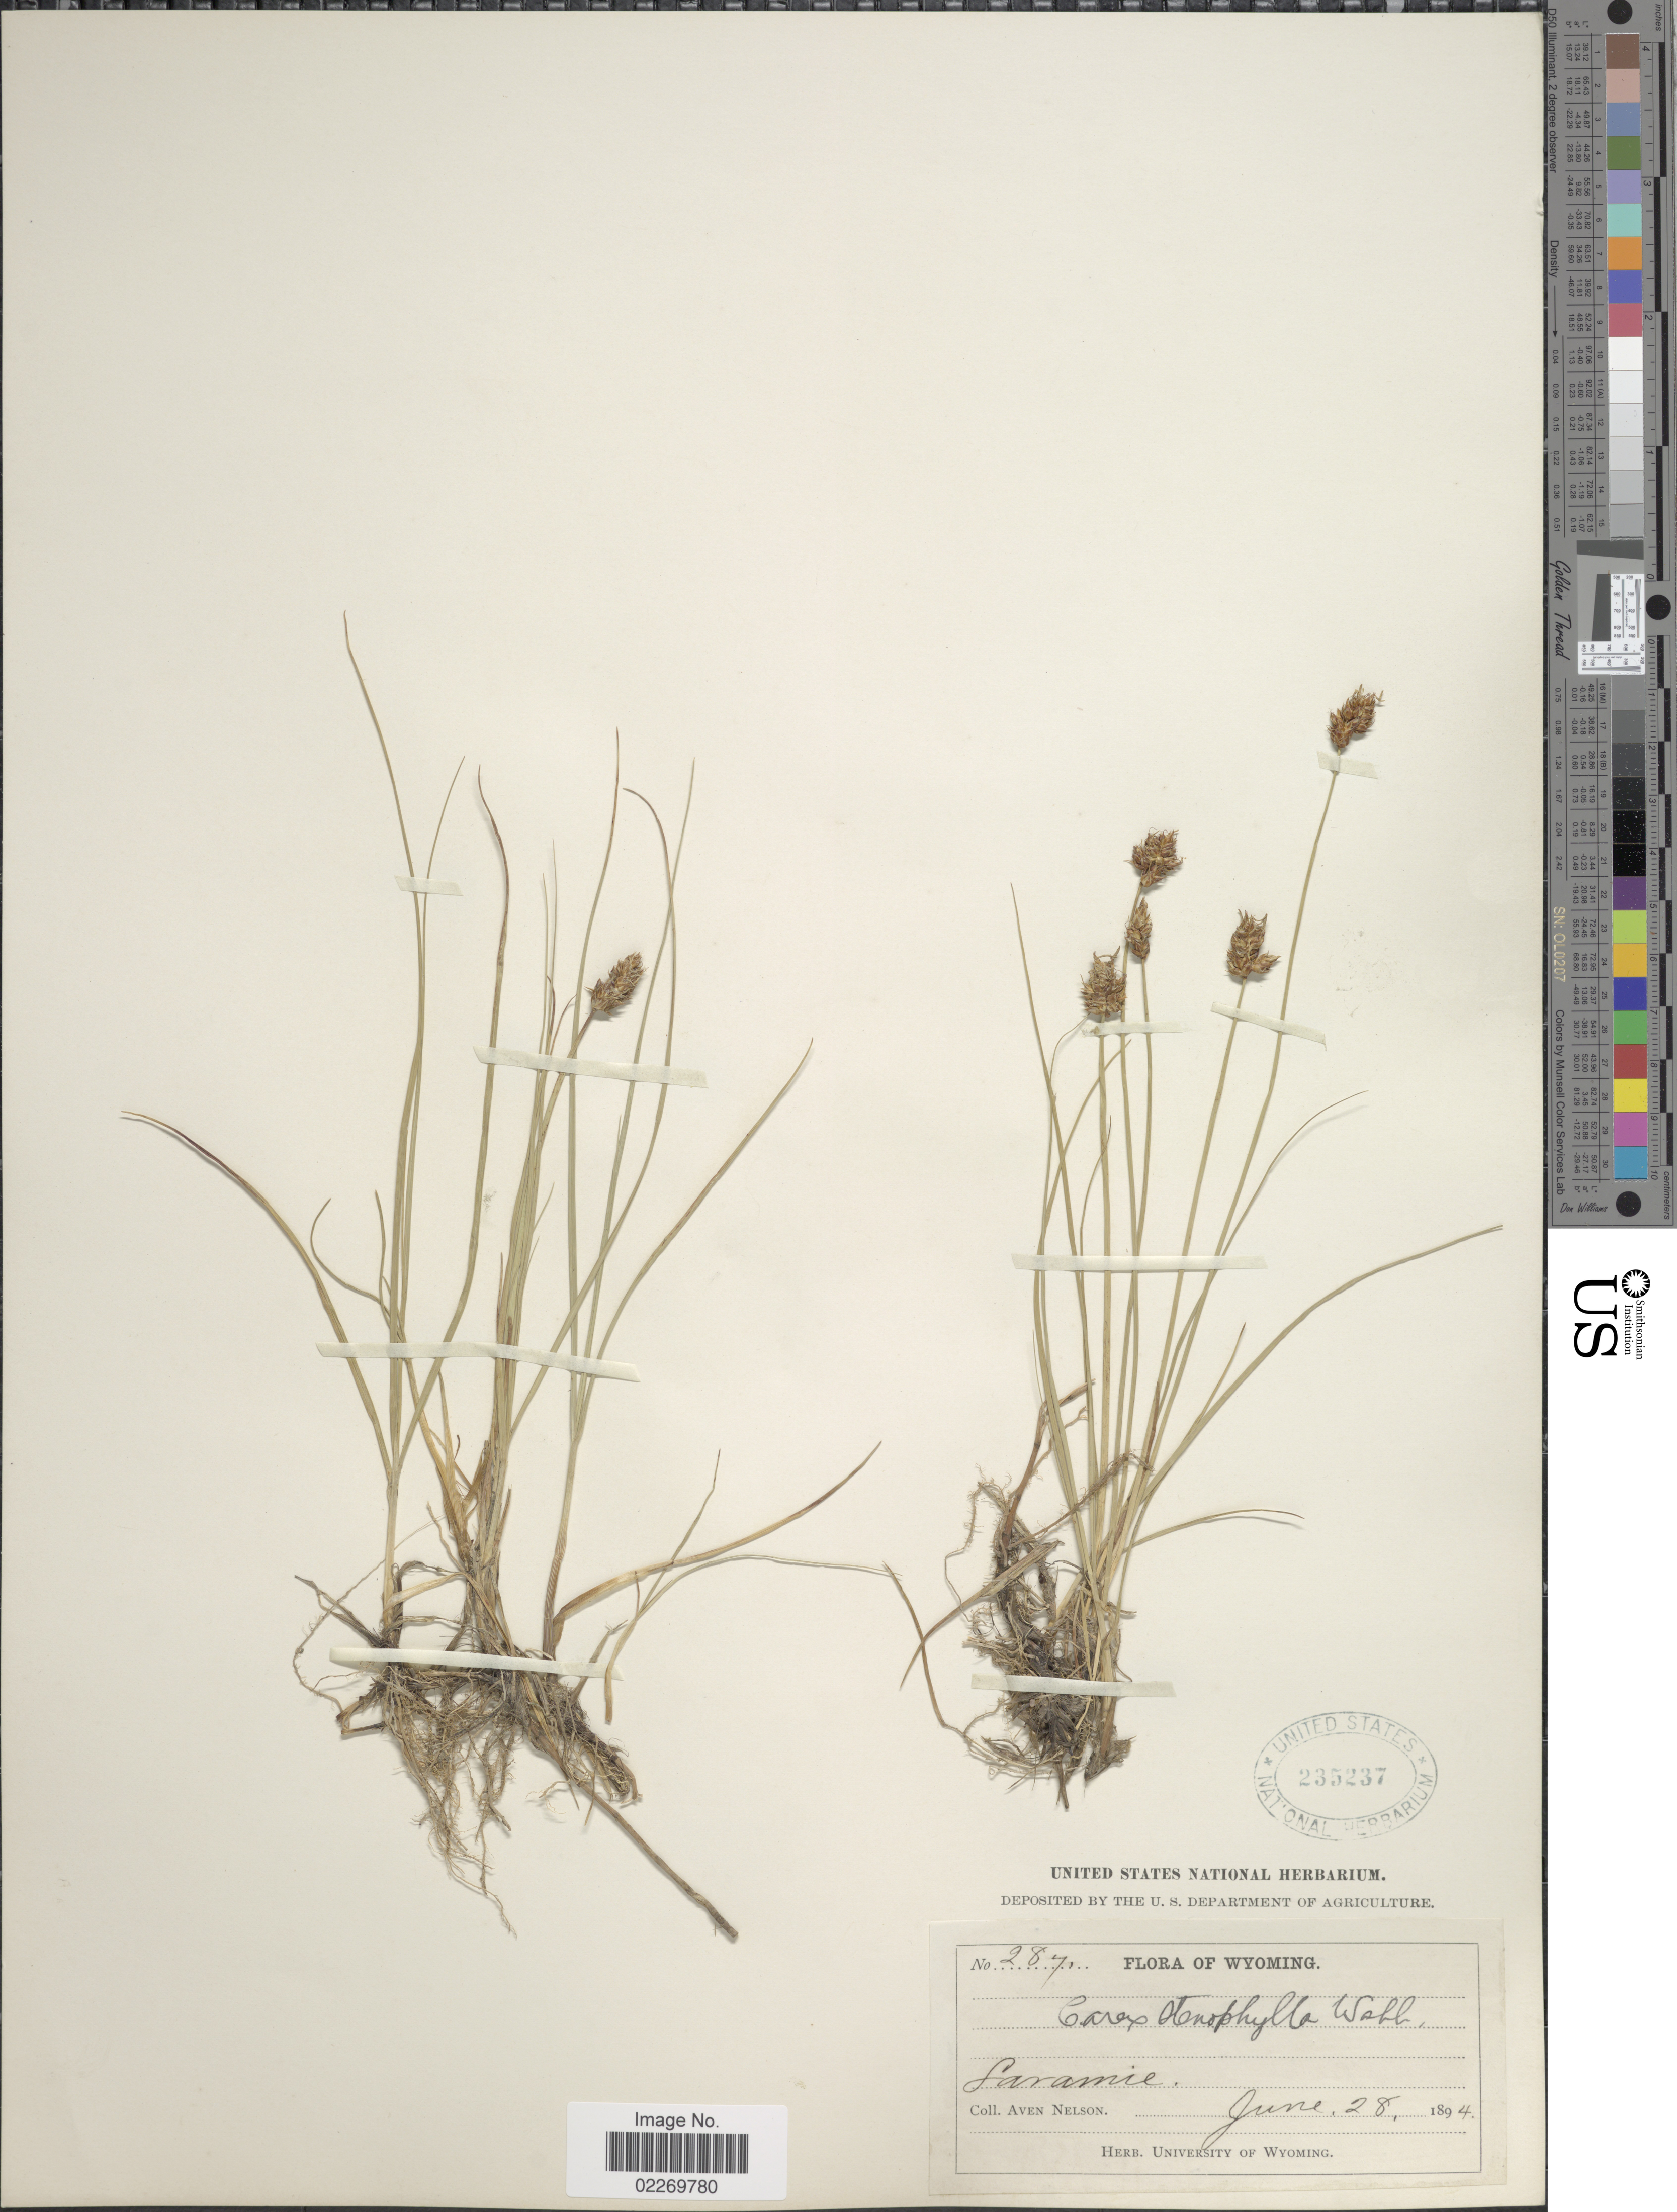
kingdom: Plantae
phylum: Tracheophyta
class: Liliopsida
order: Poales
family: Cyperaceae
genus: Carex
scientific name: Carex eleocharis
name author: L.H. Bailey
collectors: A. Nelson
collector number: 287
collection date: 1894-06-28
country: United States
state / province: Wyoming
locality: Laramie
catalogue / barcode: US 235237